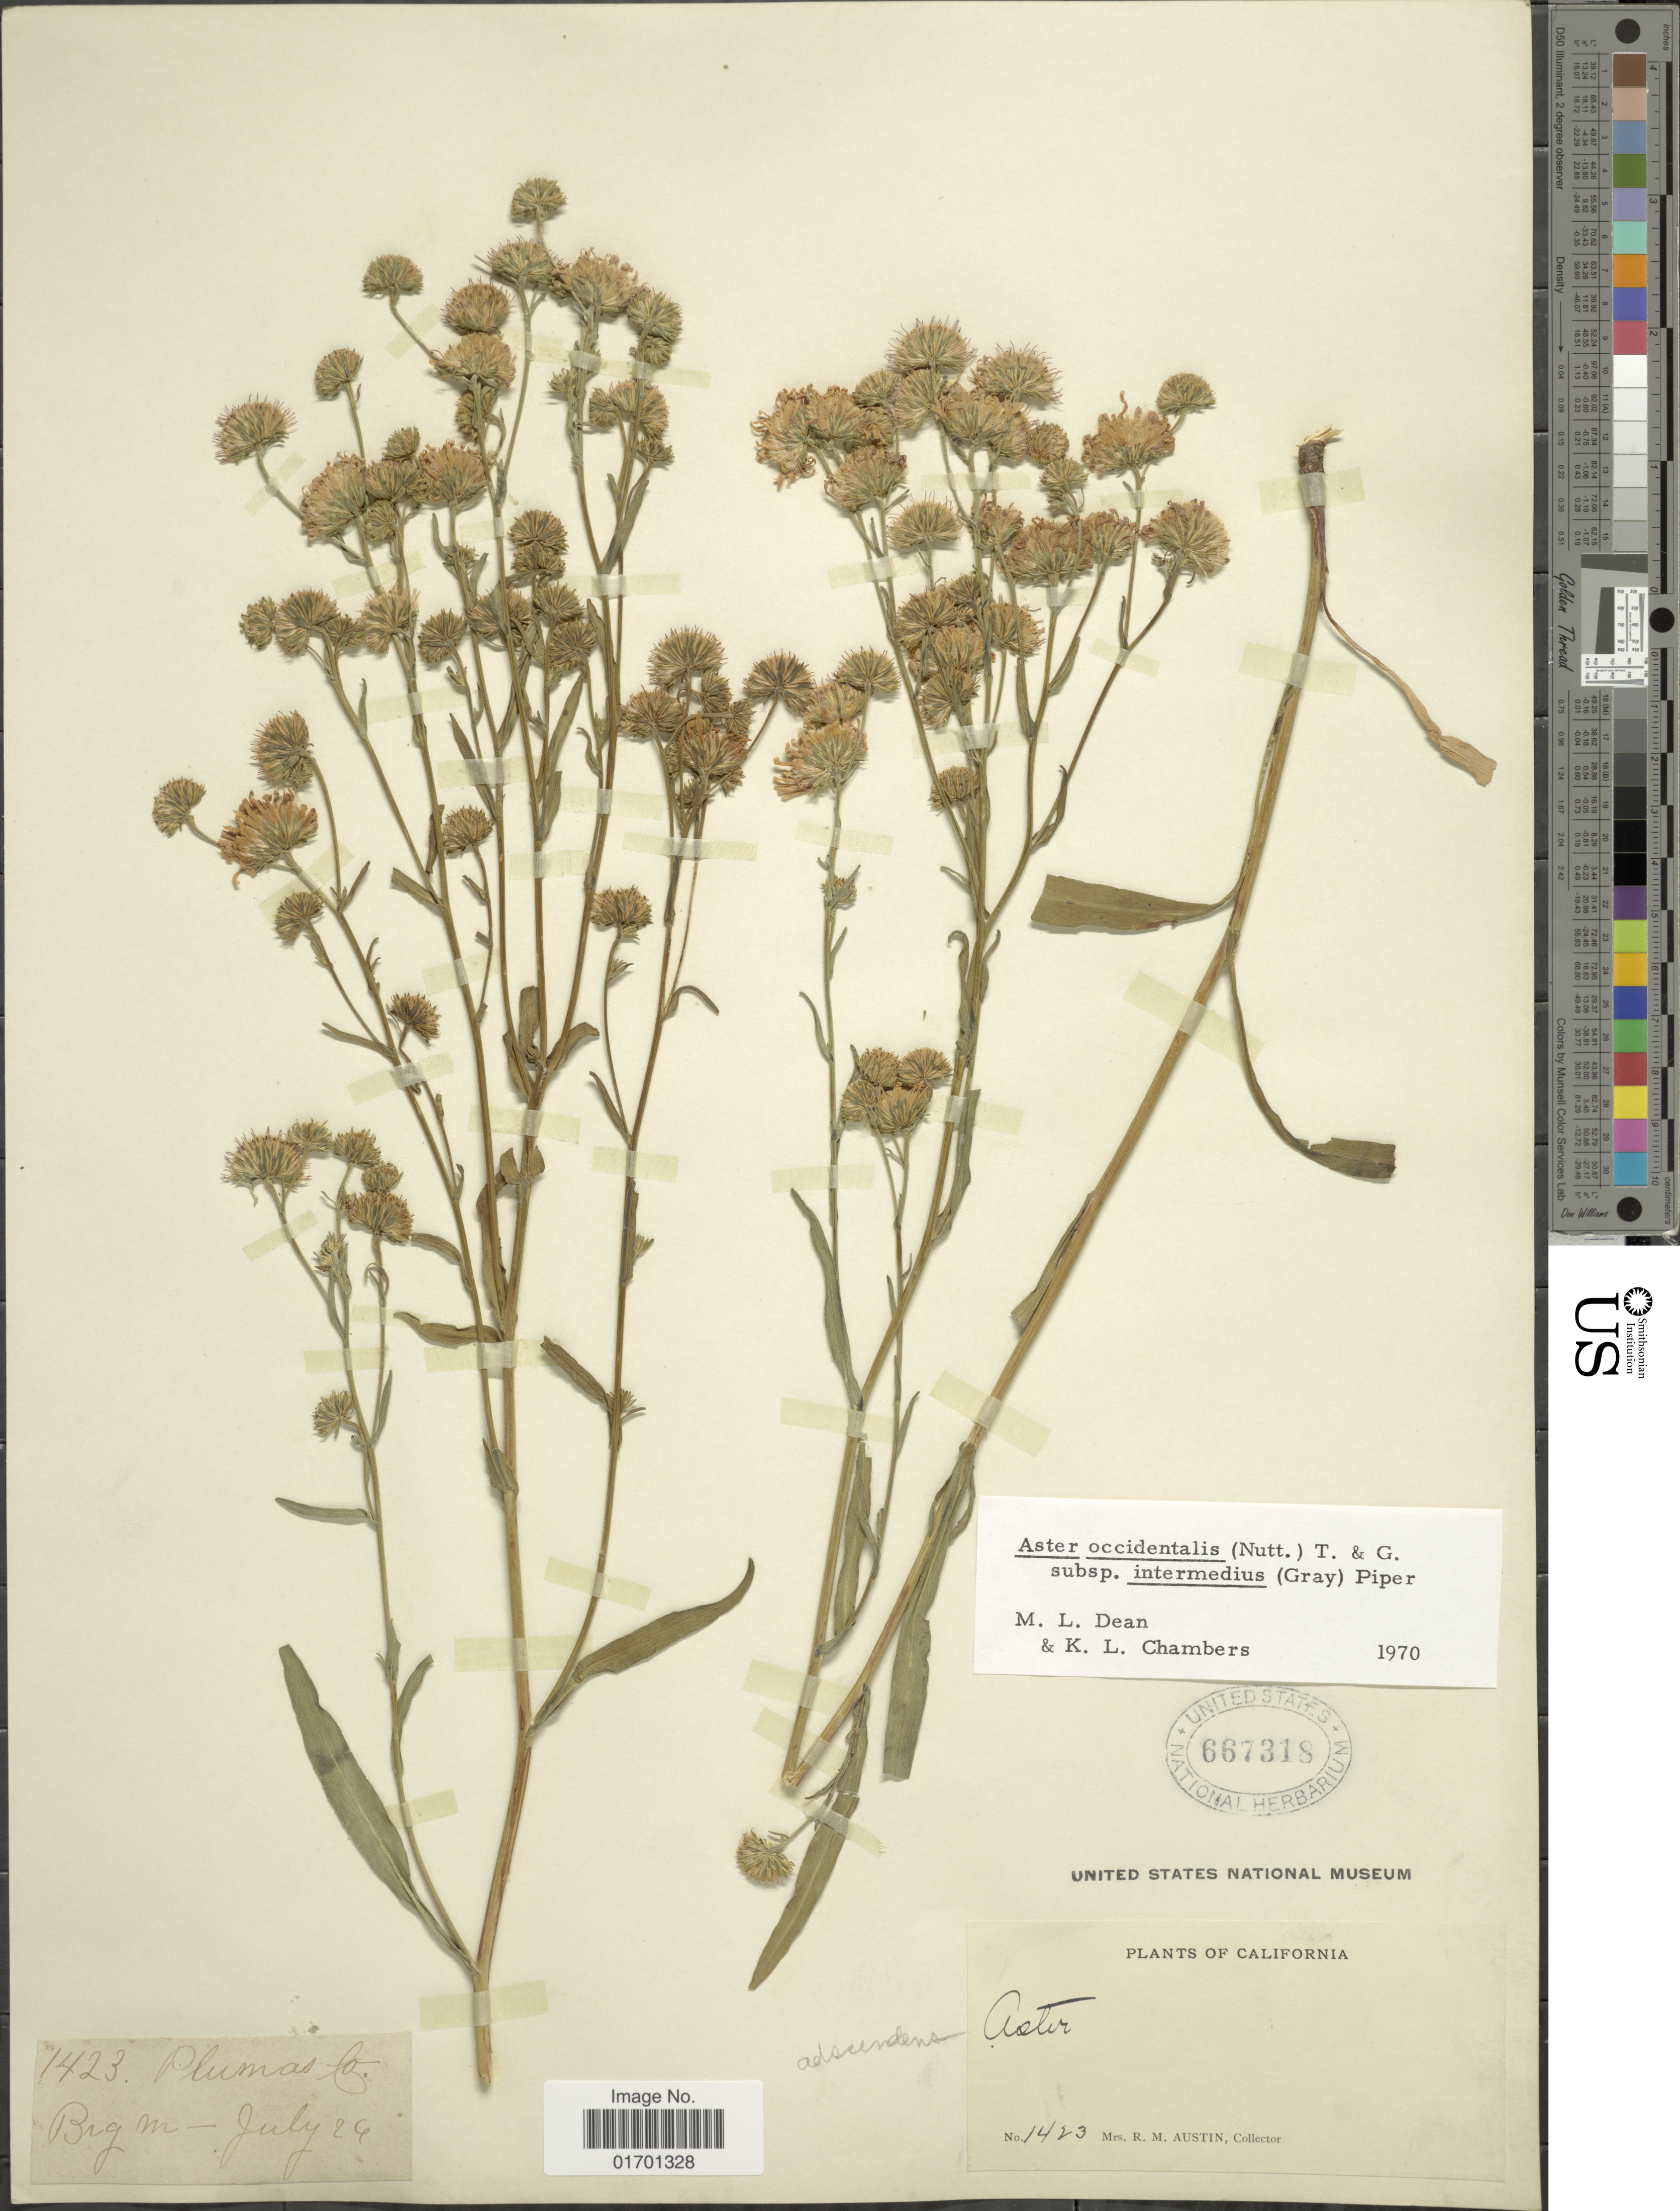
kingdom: Plantae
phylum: Tracheophyta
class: Magnoliopsida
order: Asterales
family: Asteraceae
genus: Symphyotrichum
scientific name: Symphyotrichum spathulatum var. intermedium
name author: (A. Gray) G.L. Nesom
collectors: R. Austin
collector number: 1423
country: United States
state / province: California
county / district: Plumas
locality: Plumas Co. Big M.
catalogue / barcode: US 667318